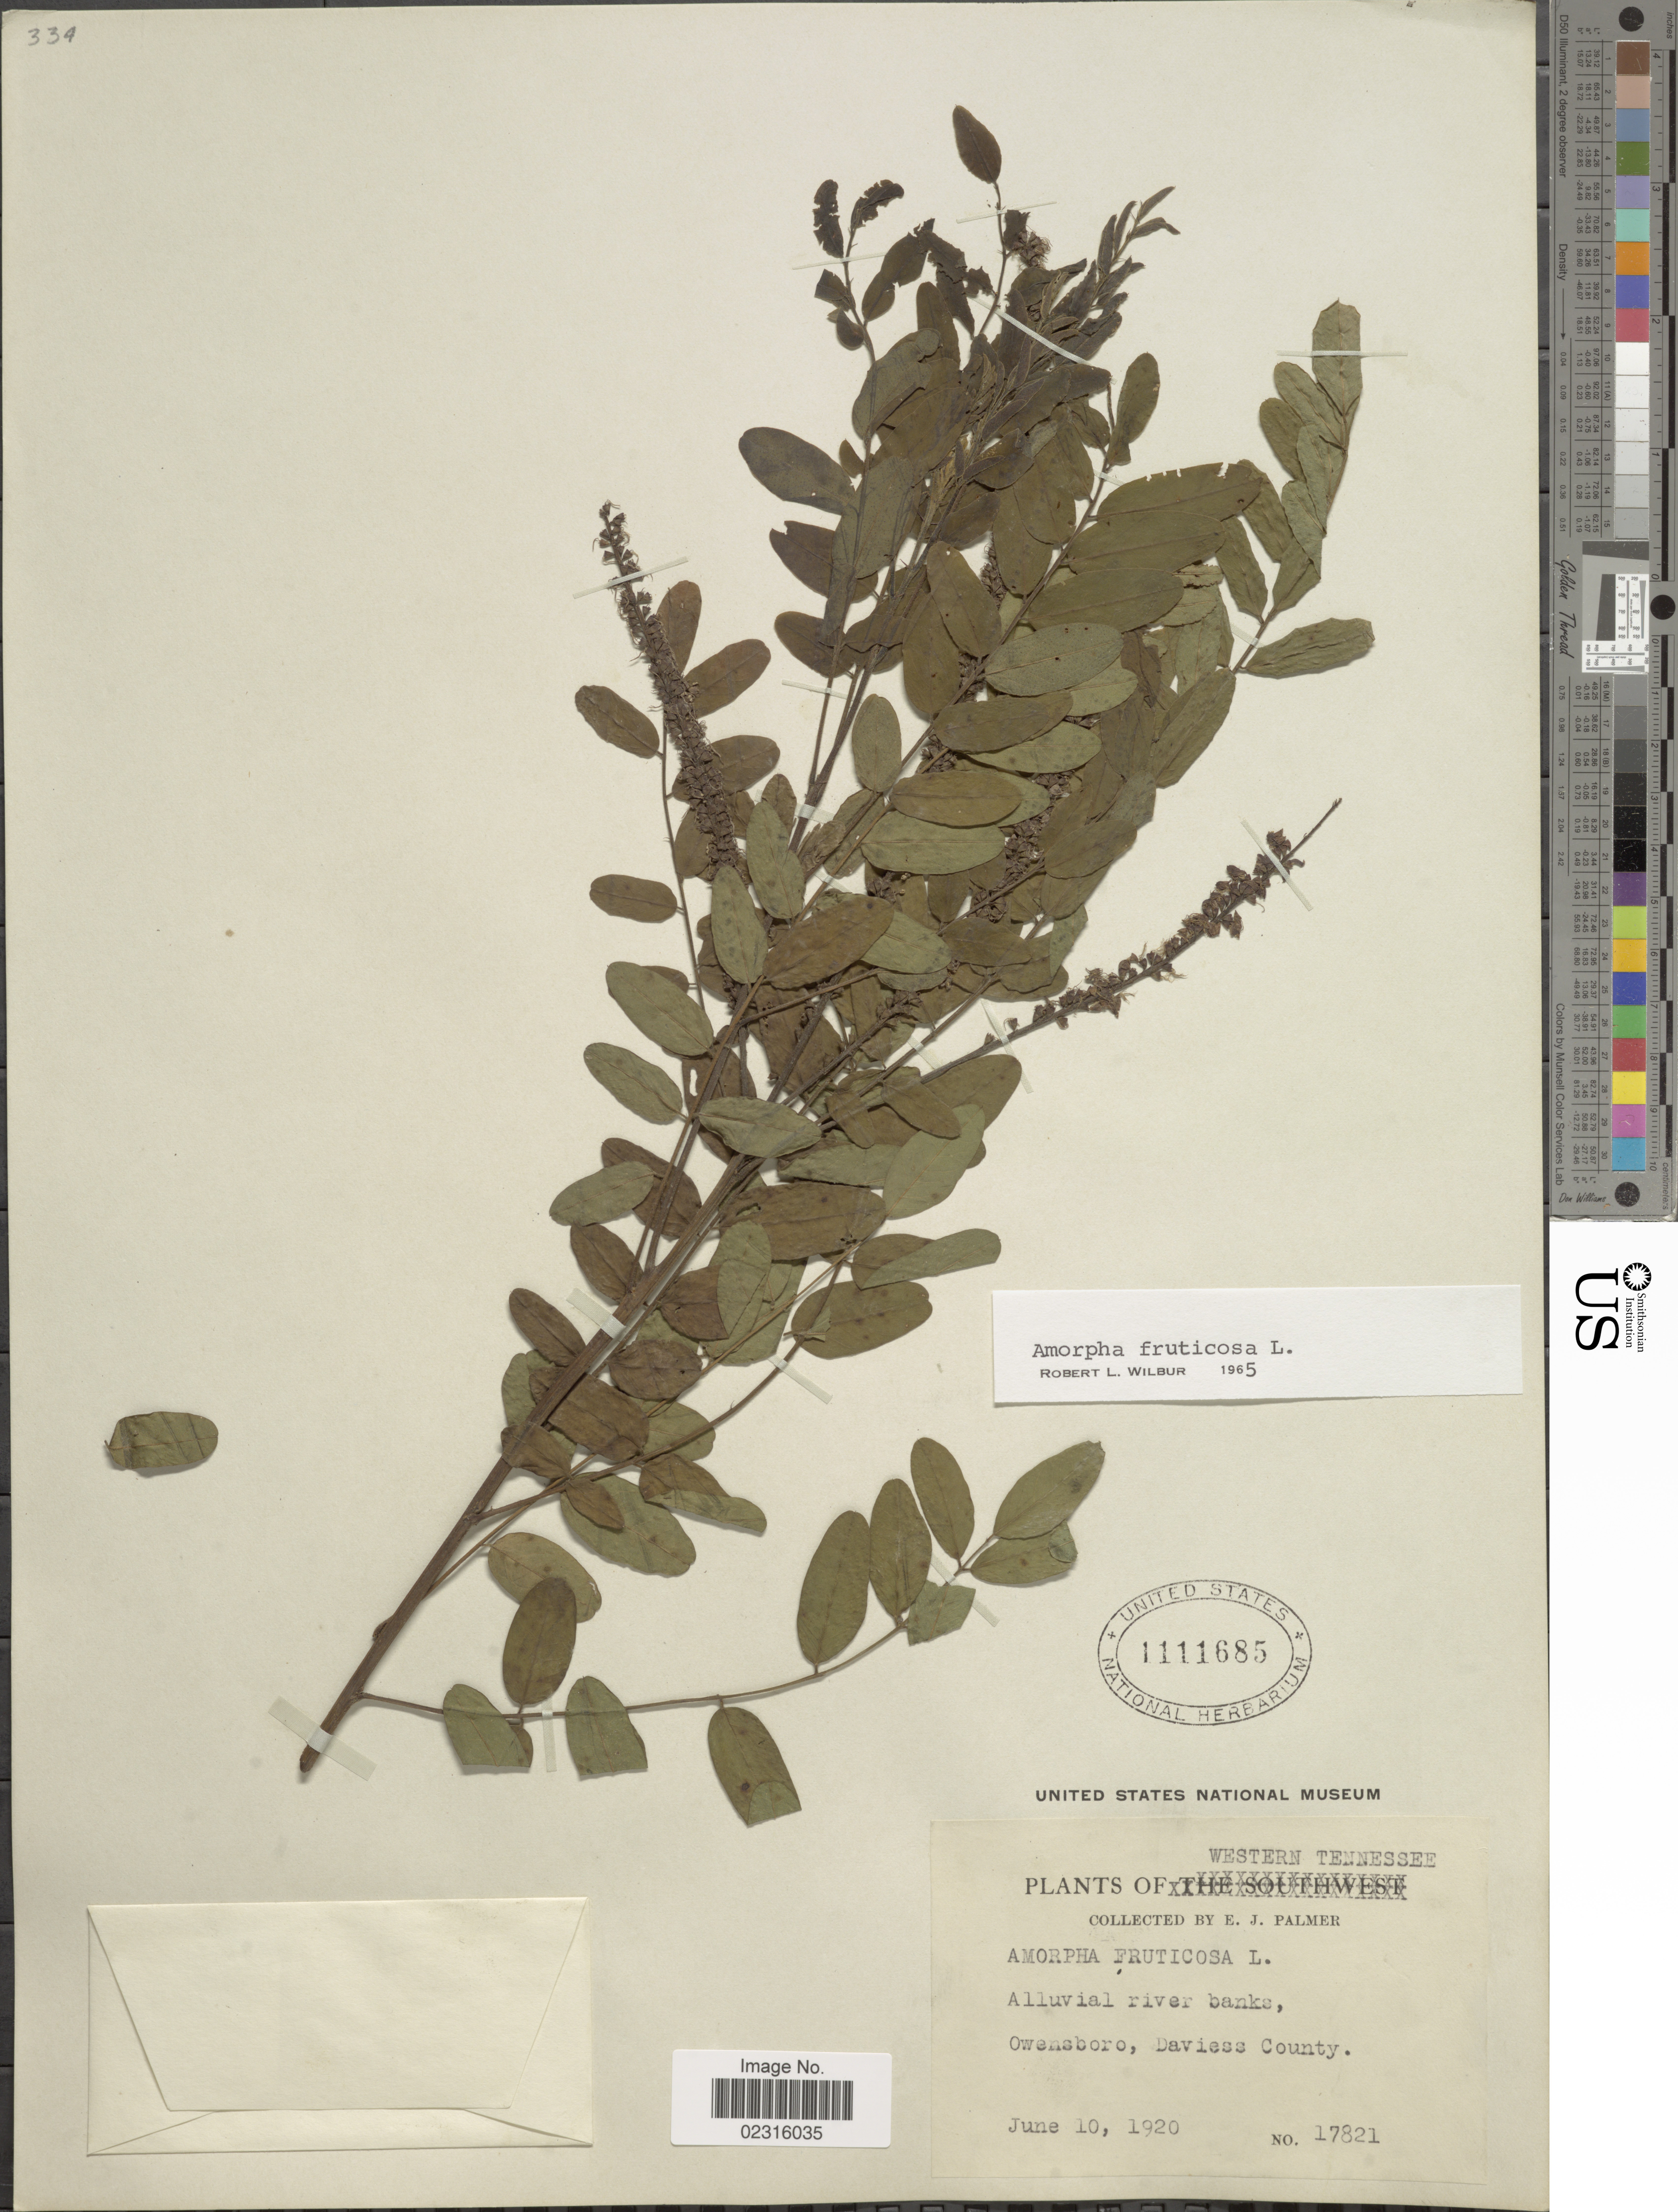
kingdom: Plantae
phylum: Tracheophyta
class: Magnoliopsida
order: Fabales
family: Fabaceae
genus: Amorpha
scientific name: Amorpha fruticosa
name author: L.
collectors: E. J. Palmer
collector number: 17821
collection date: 1920-06-10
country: United States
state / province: Tennessee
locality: Western Tennessee, alluvial river banks, Owensboro, Daviess County.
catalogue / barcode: US 1111685